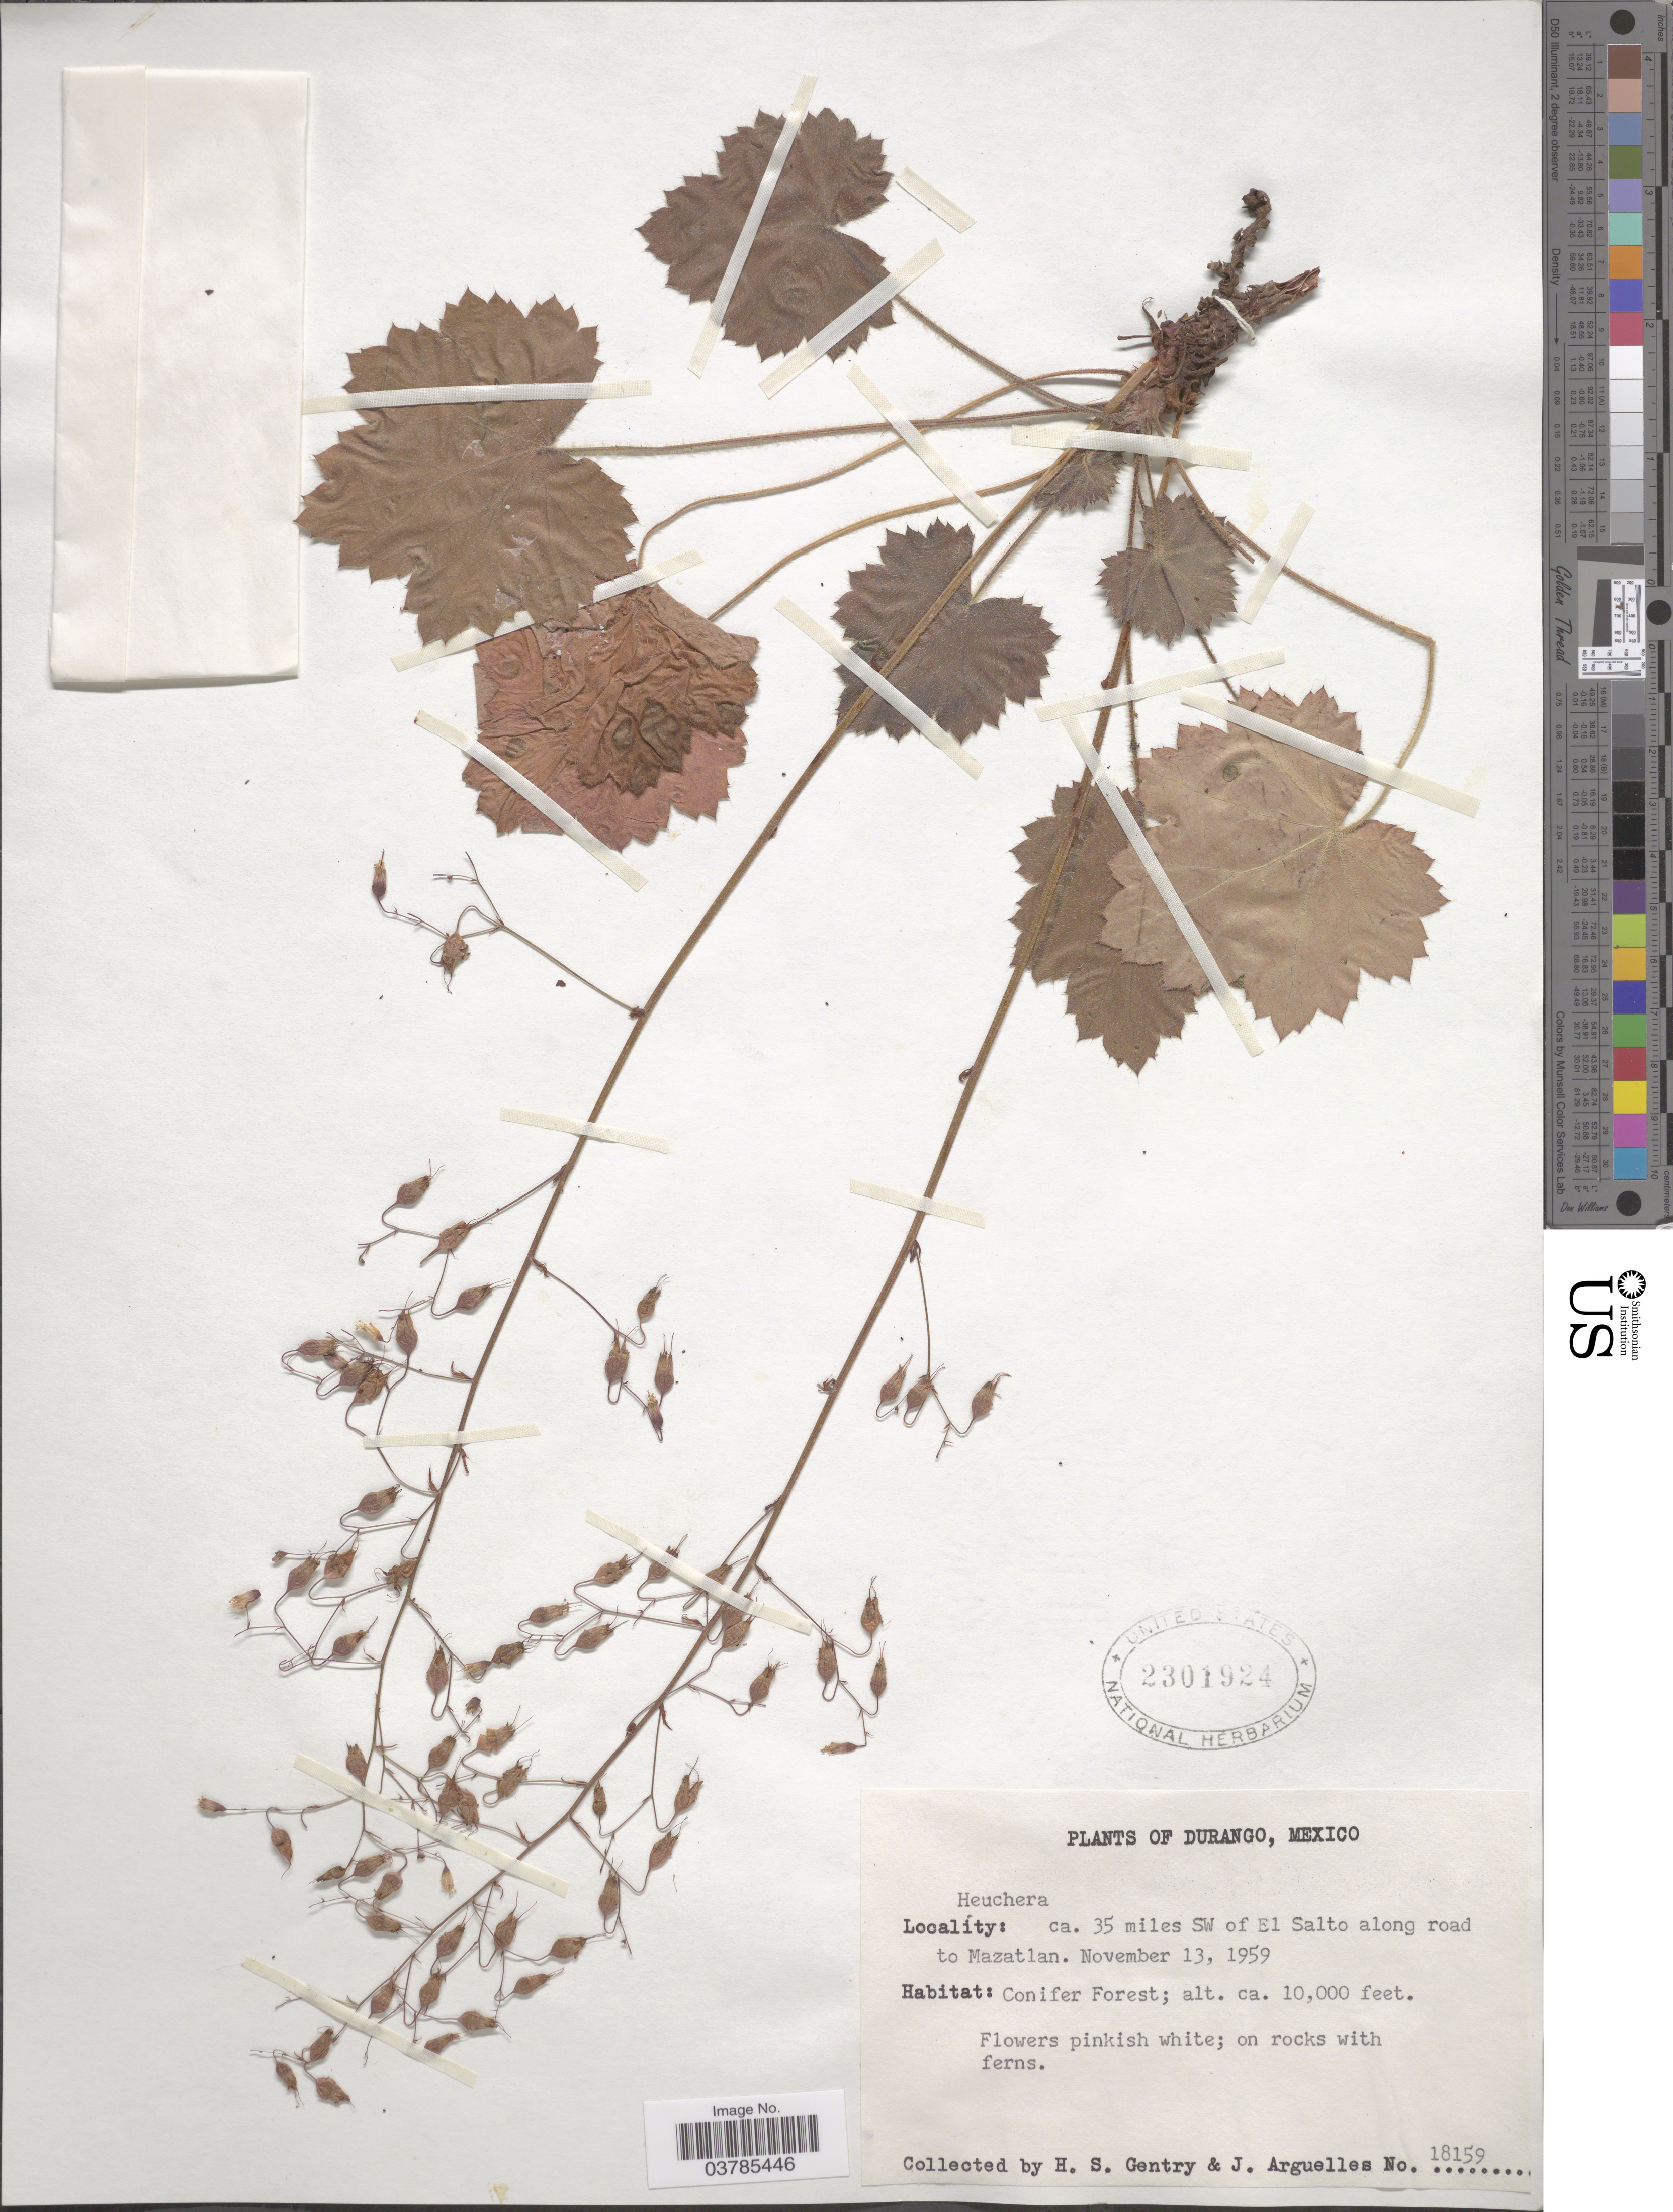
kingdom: Plantae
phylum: Tracheophyta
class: Magnoliopsida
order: Saxifragales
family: Saxifragaceae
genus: Heuchera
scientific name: Heuchera sp.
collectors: H. S. Gentry & J. Arguelles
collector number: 18159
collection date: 1959-11-13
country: Mexico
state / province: Durango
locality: Ca. 35 miles SW of El Salto along road to Mazatlan.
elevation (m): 3048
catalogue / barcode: US 2301924